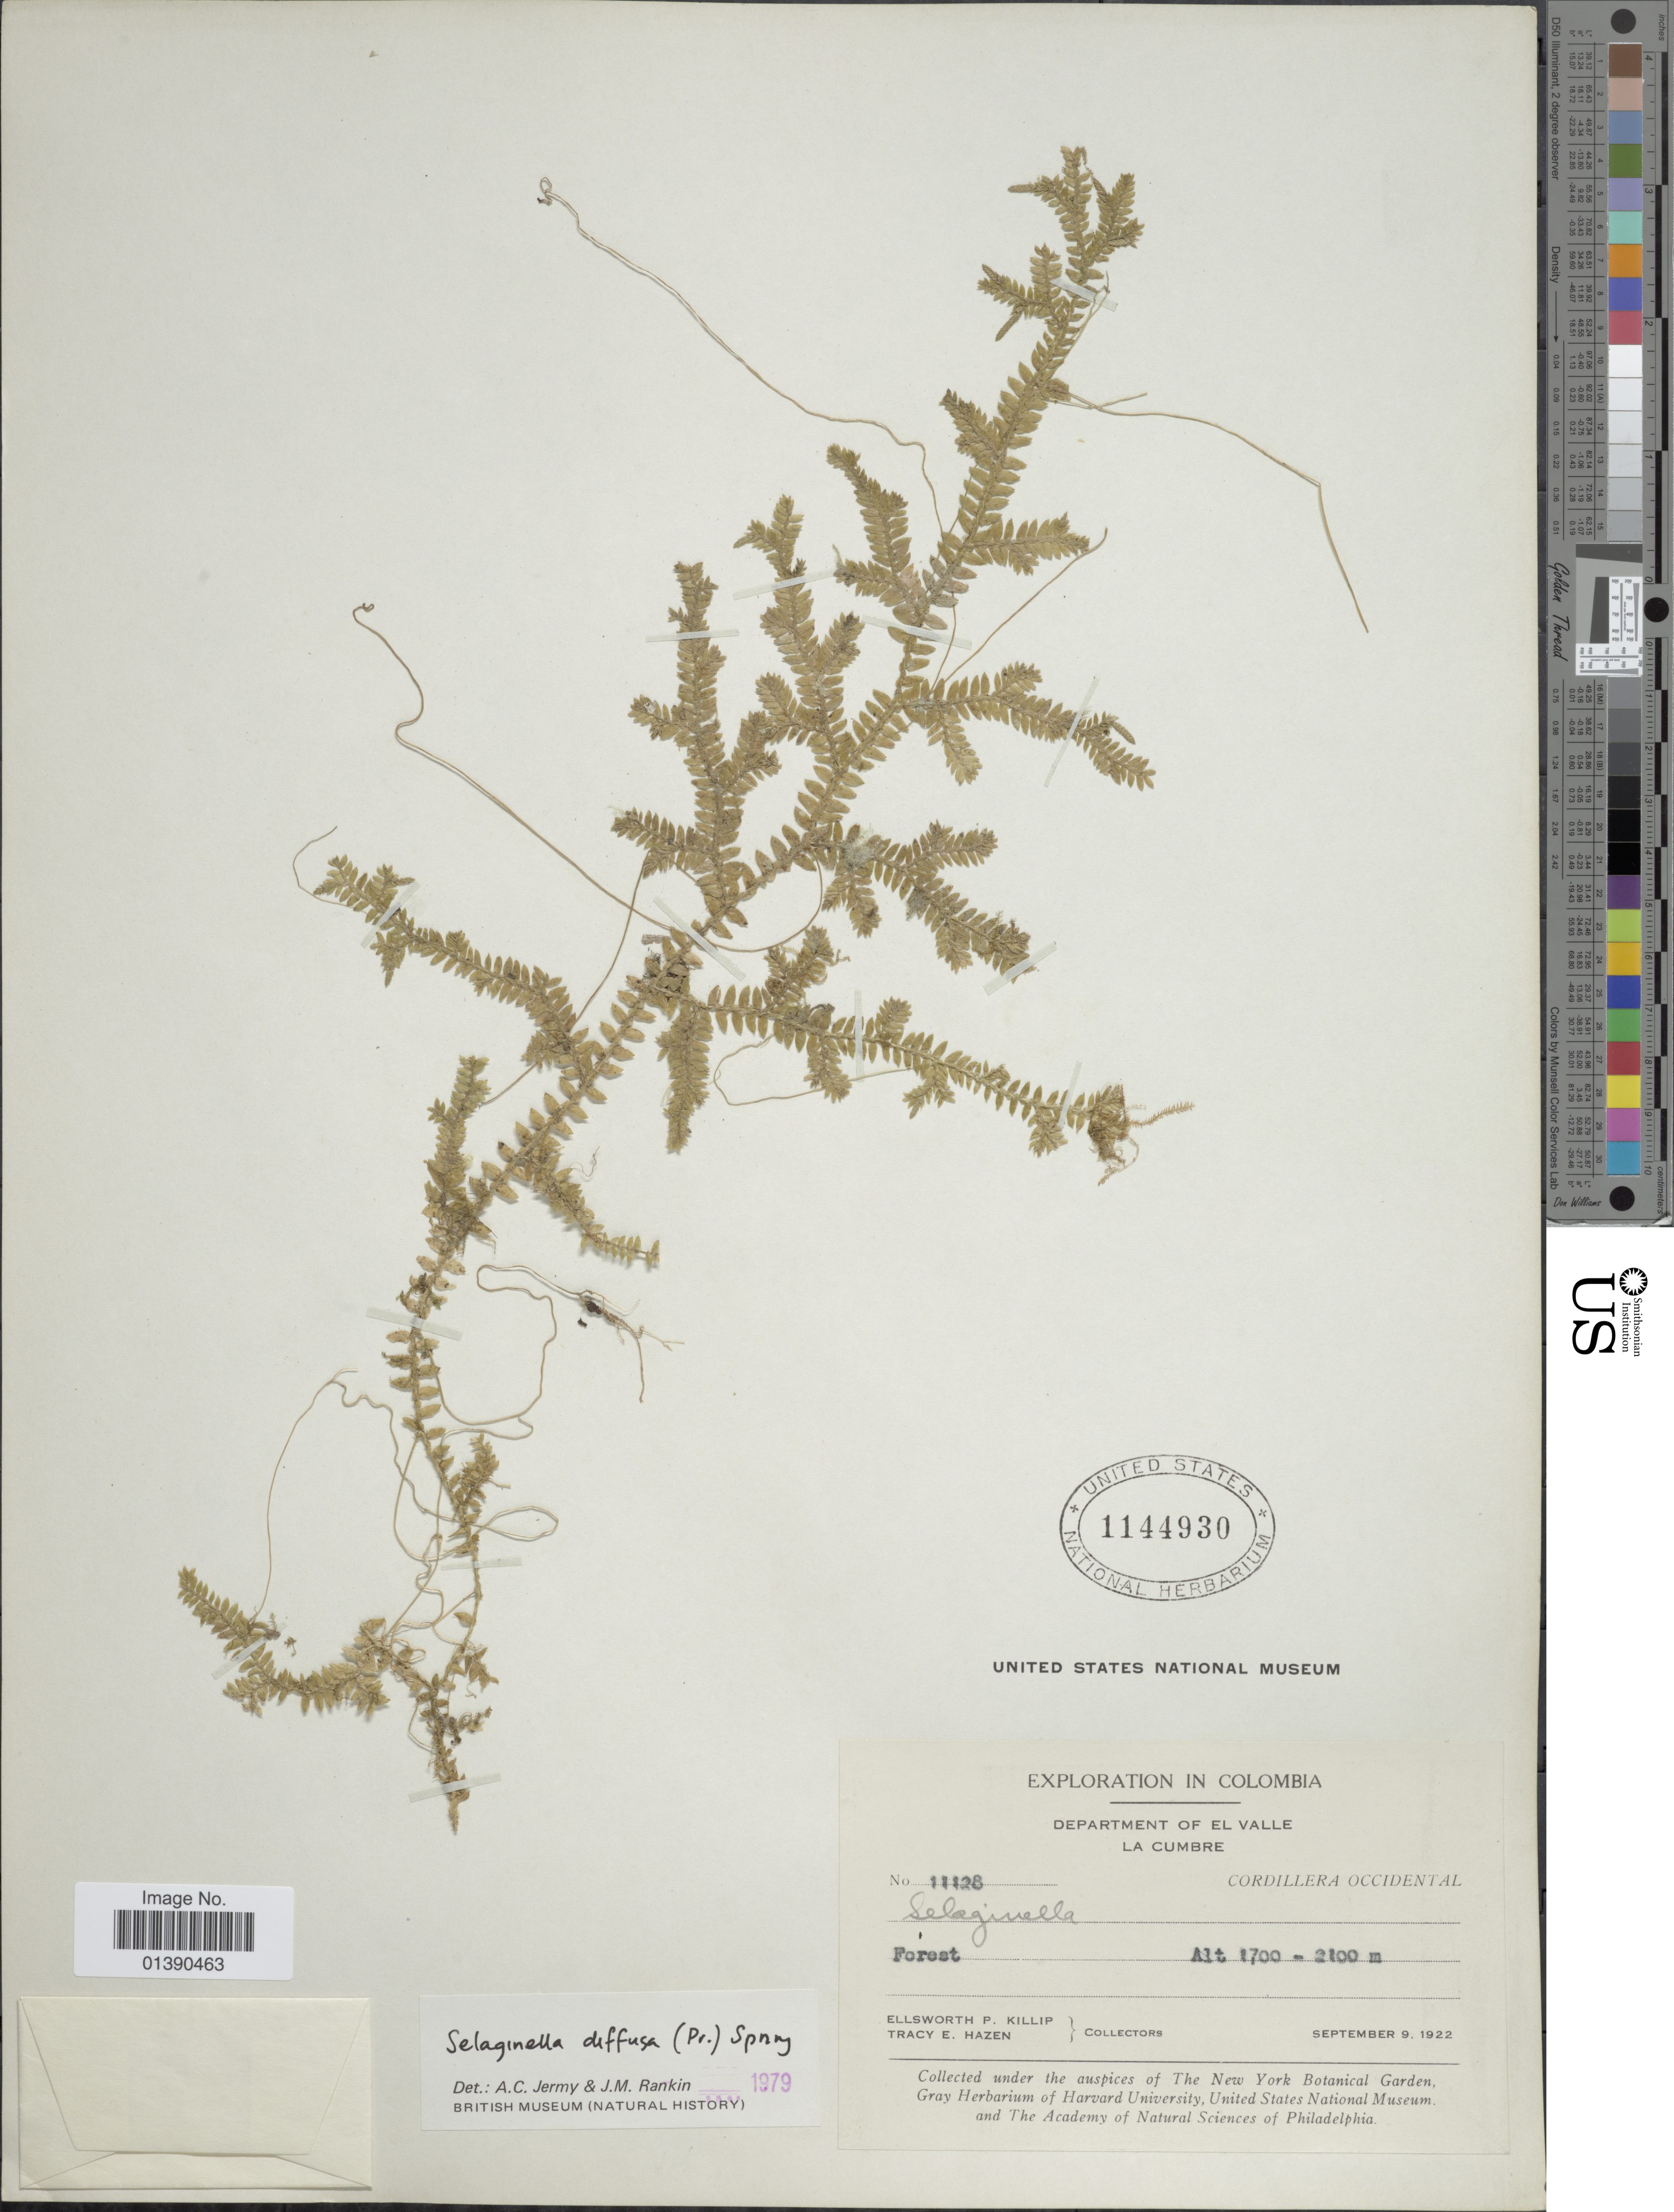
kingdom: Plantae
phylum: Tracheophyta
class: Lycopodiopsida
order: Selaginellales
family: Selaginellaceae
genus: Selaginella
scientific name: Selaginella diffusa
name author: (C. Presl) Spring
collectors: E. P. Killip & T. E. Hazen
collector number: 11128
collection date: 1922-09-09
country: Colombia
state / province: Valle del Cauca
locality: Department of El Valle La Cumbre, Cordillera Occidental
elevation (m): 1700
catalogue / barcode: US 1144930